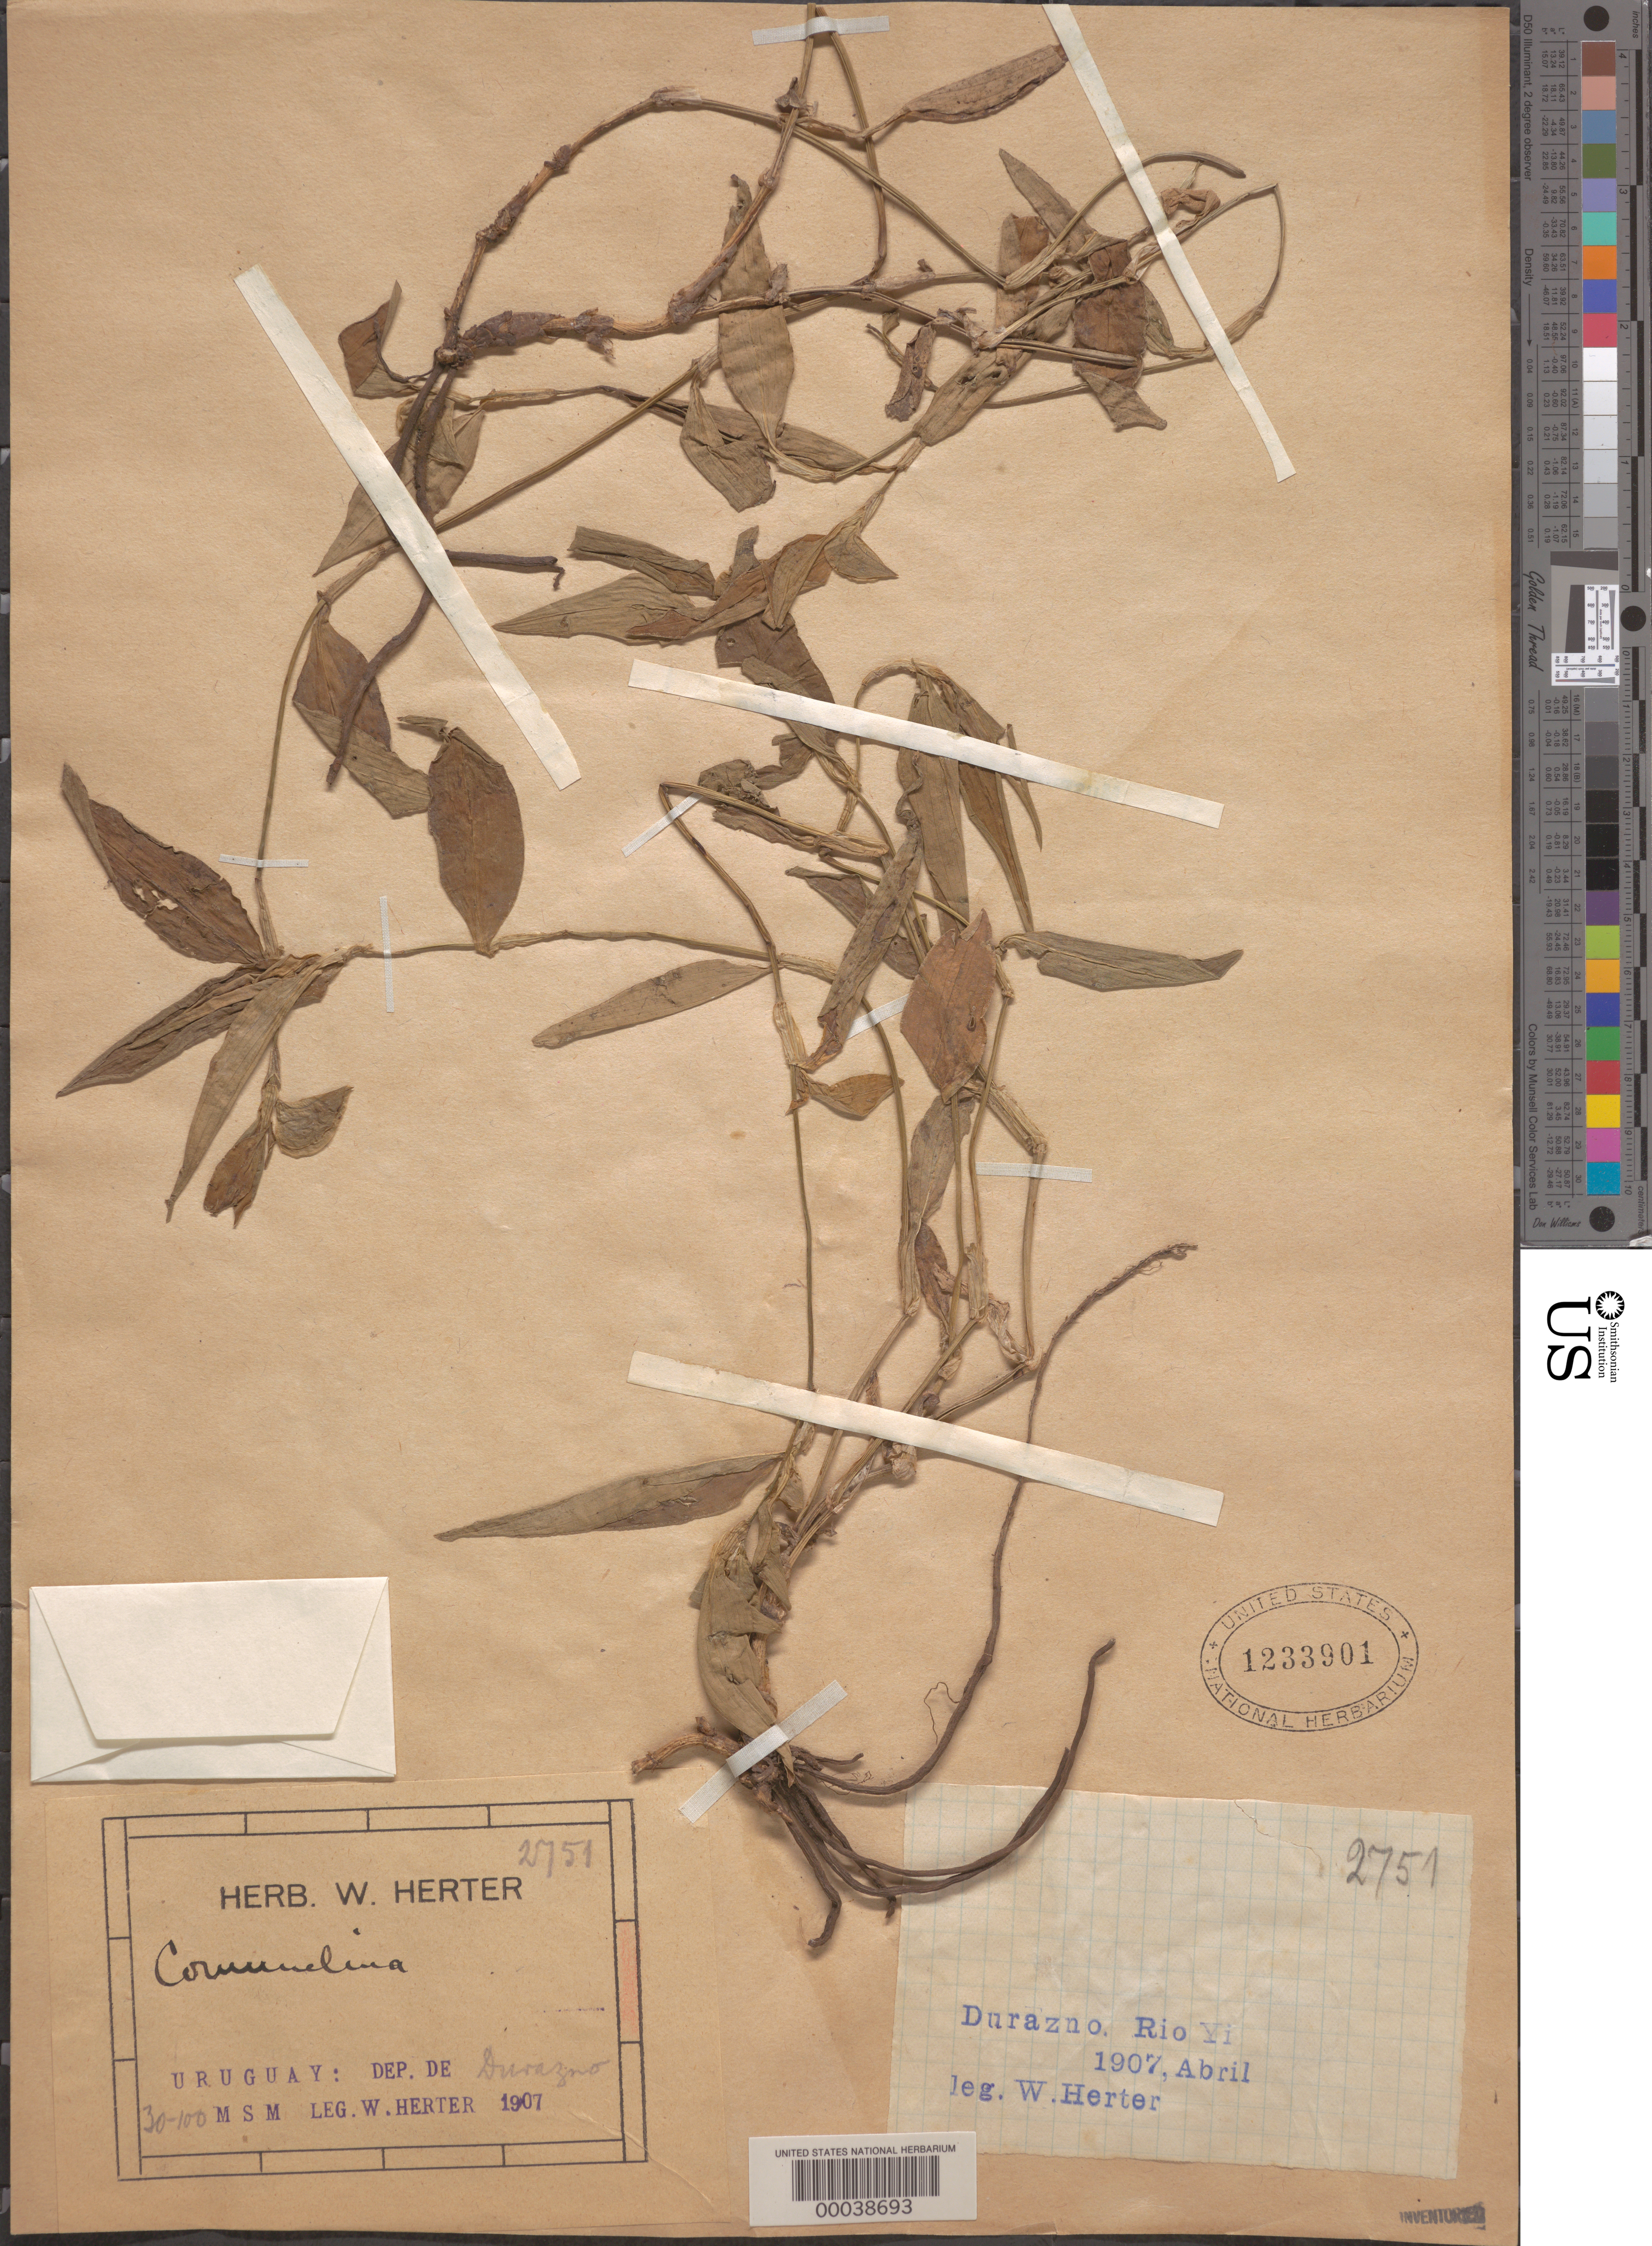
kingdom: Plantae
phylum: Tracheophyta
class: Liliopsida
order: Commelinales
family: Commelinaceae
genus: Commelina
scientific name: Commelina erecta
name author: L.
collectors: W. G. Herter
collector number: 2751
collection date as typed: Apr 1907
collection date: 1907-04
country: Uruguay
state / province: Durazno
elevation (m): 30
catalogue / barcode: US 1233901